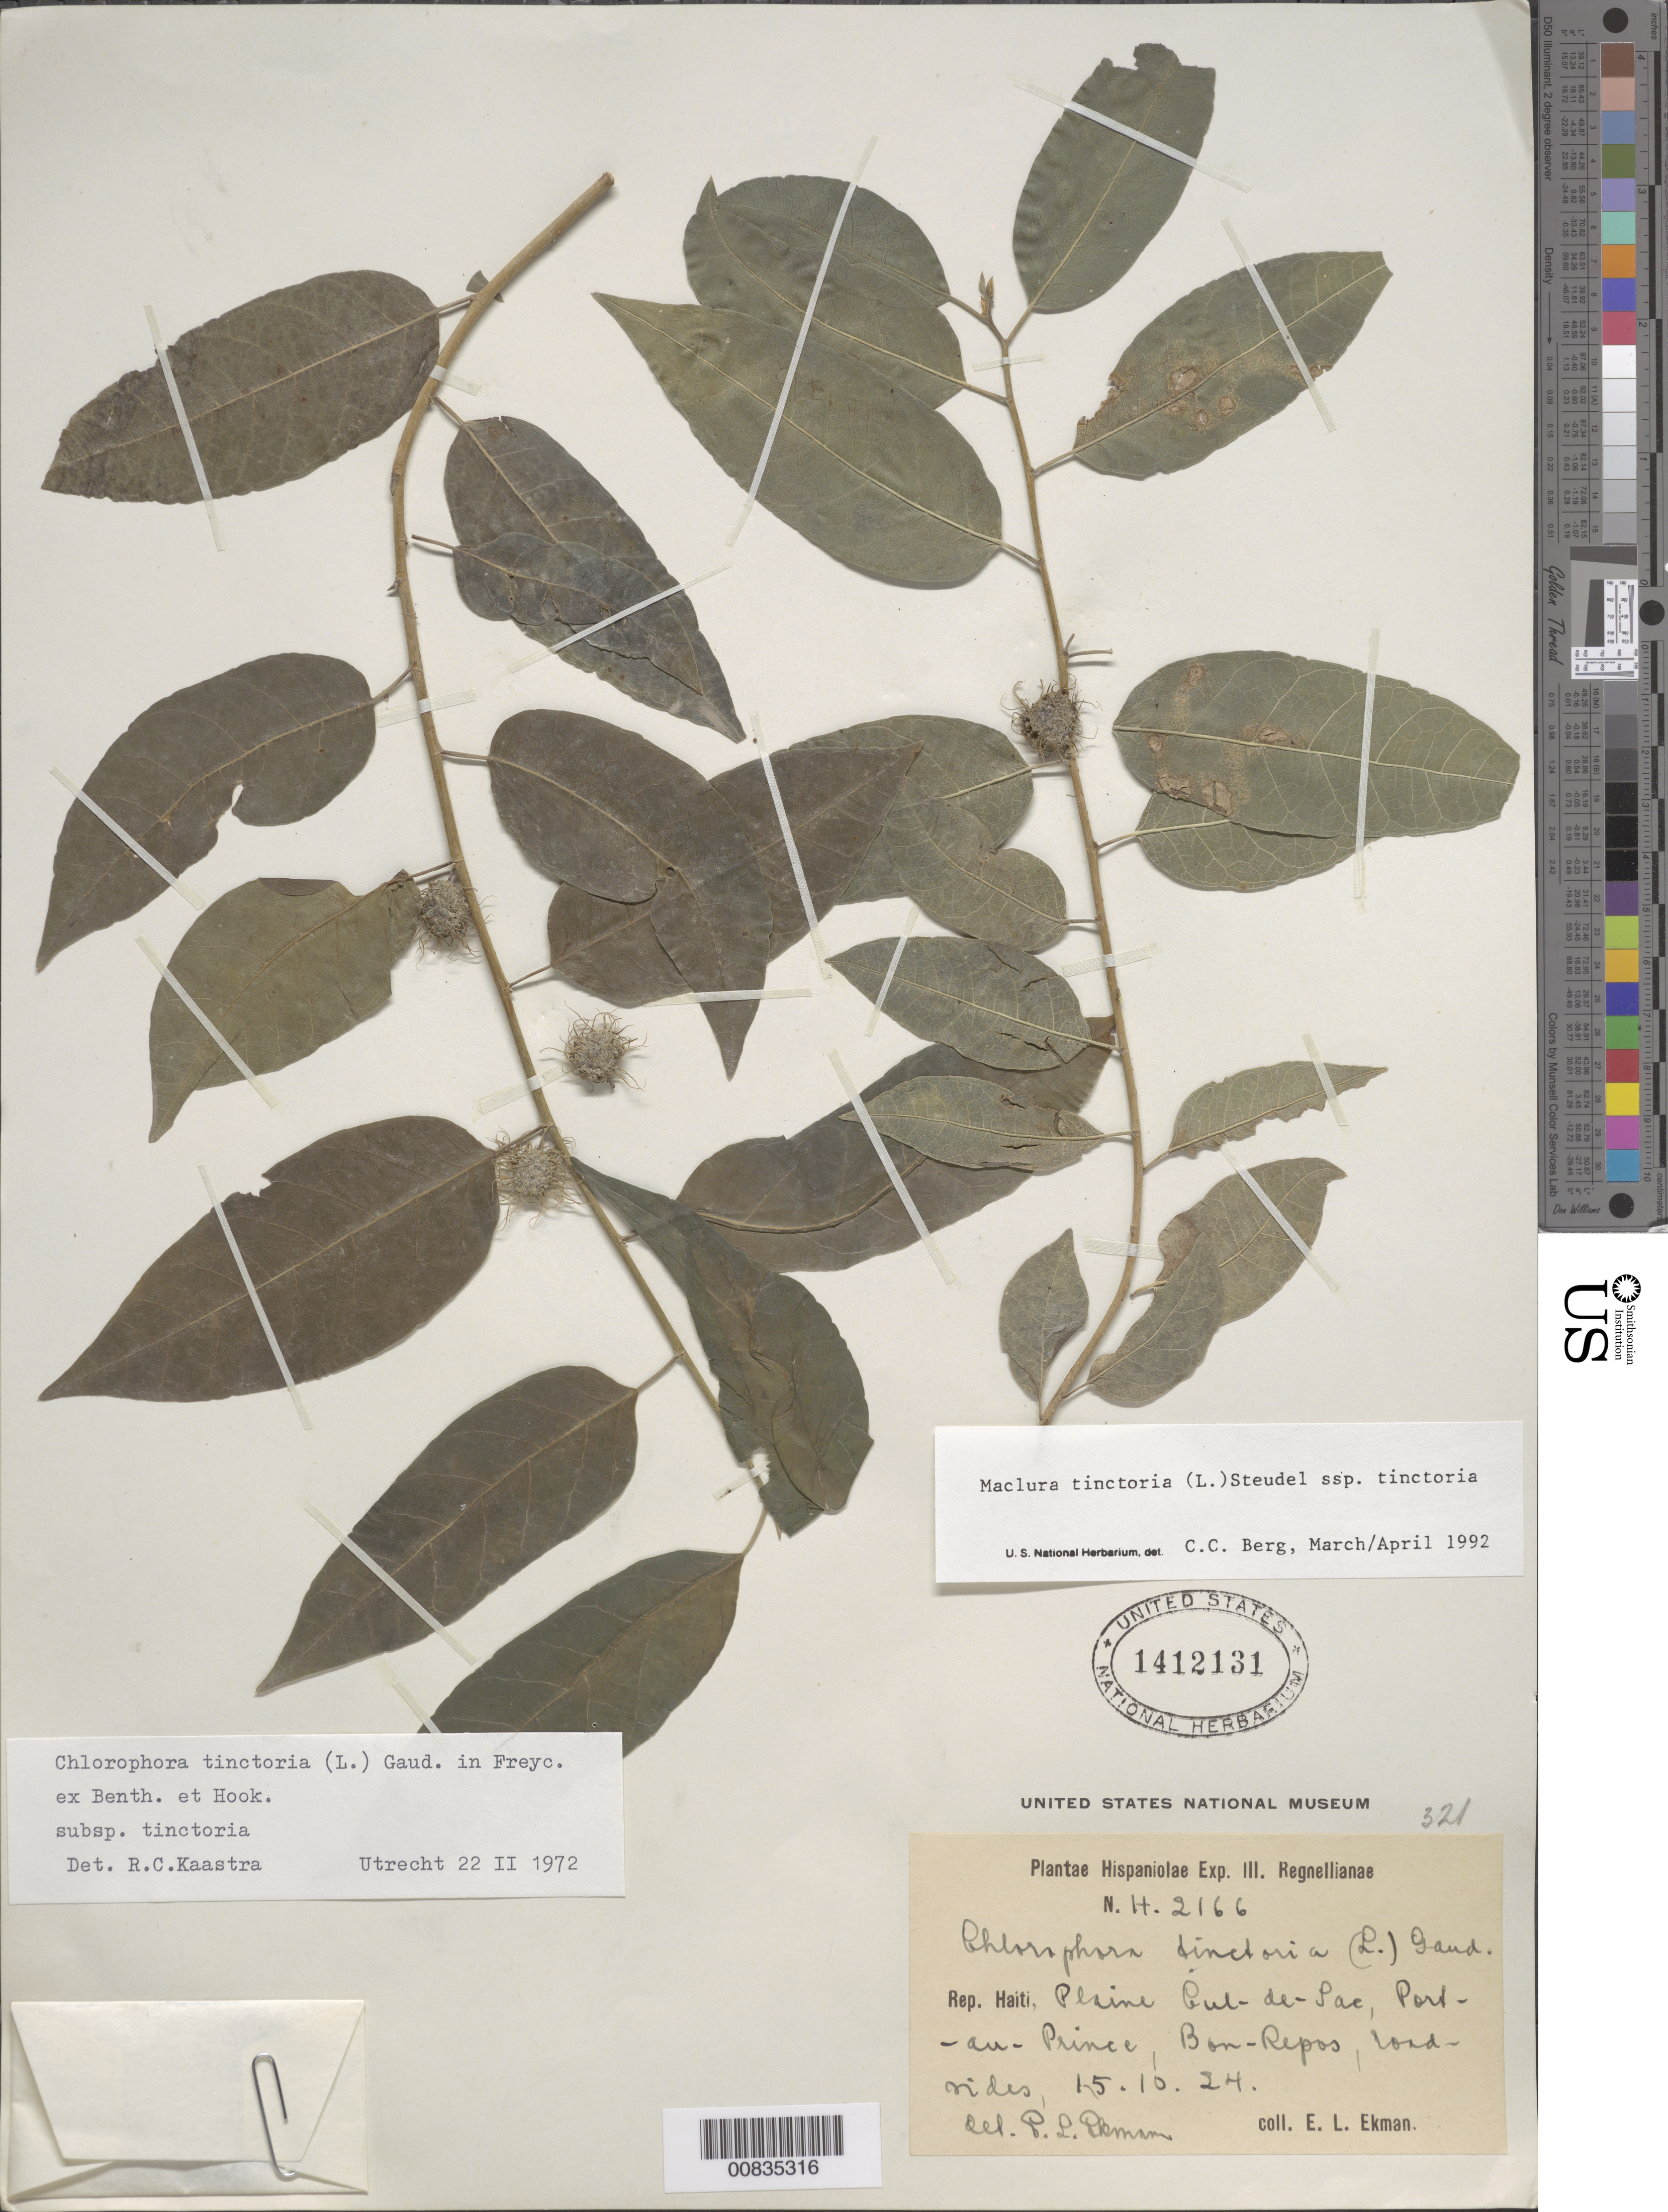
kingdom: Plantae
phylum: Tracheophyta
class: Magnoliopsida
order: Rosales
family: Moraceae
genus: Maclura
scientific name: Maclura tinctoria subsp. tinctoria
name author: (L.) D. Don ex Steud.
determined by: Berg, C. C.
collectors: E. L. Ekman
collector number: H 2166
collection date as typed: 15 Oct 1924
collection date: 1924-10-15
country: Haiti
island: Hispaniola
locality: Plaine Cul-de-Sac, Port-au-Prince, Bon-Repos, "nord-sides".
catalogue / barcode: US 1412131